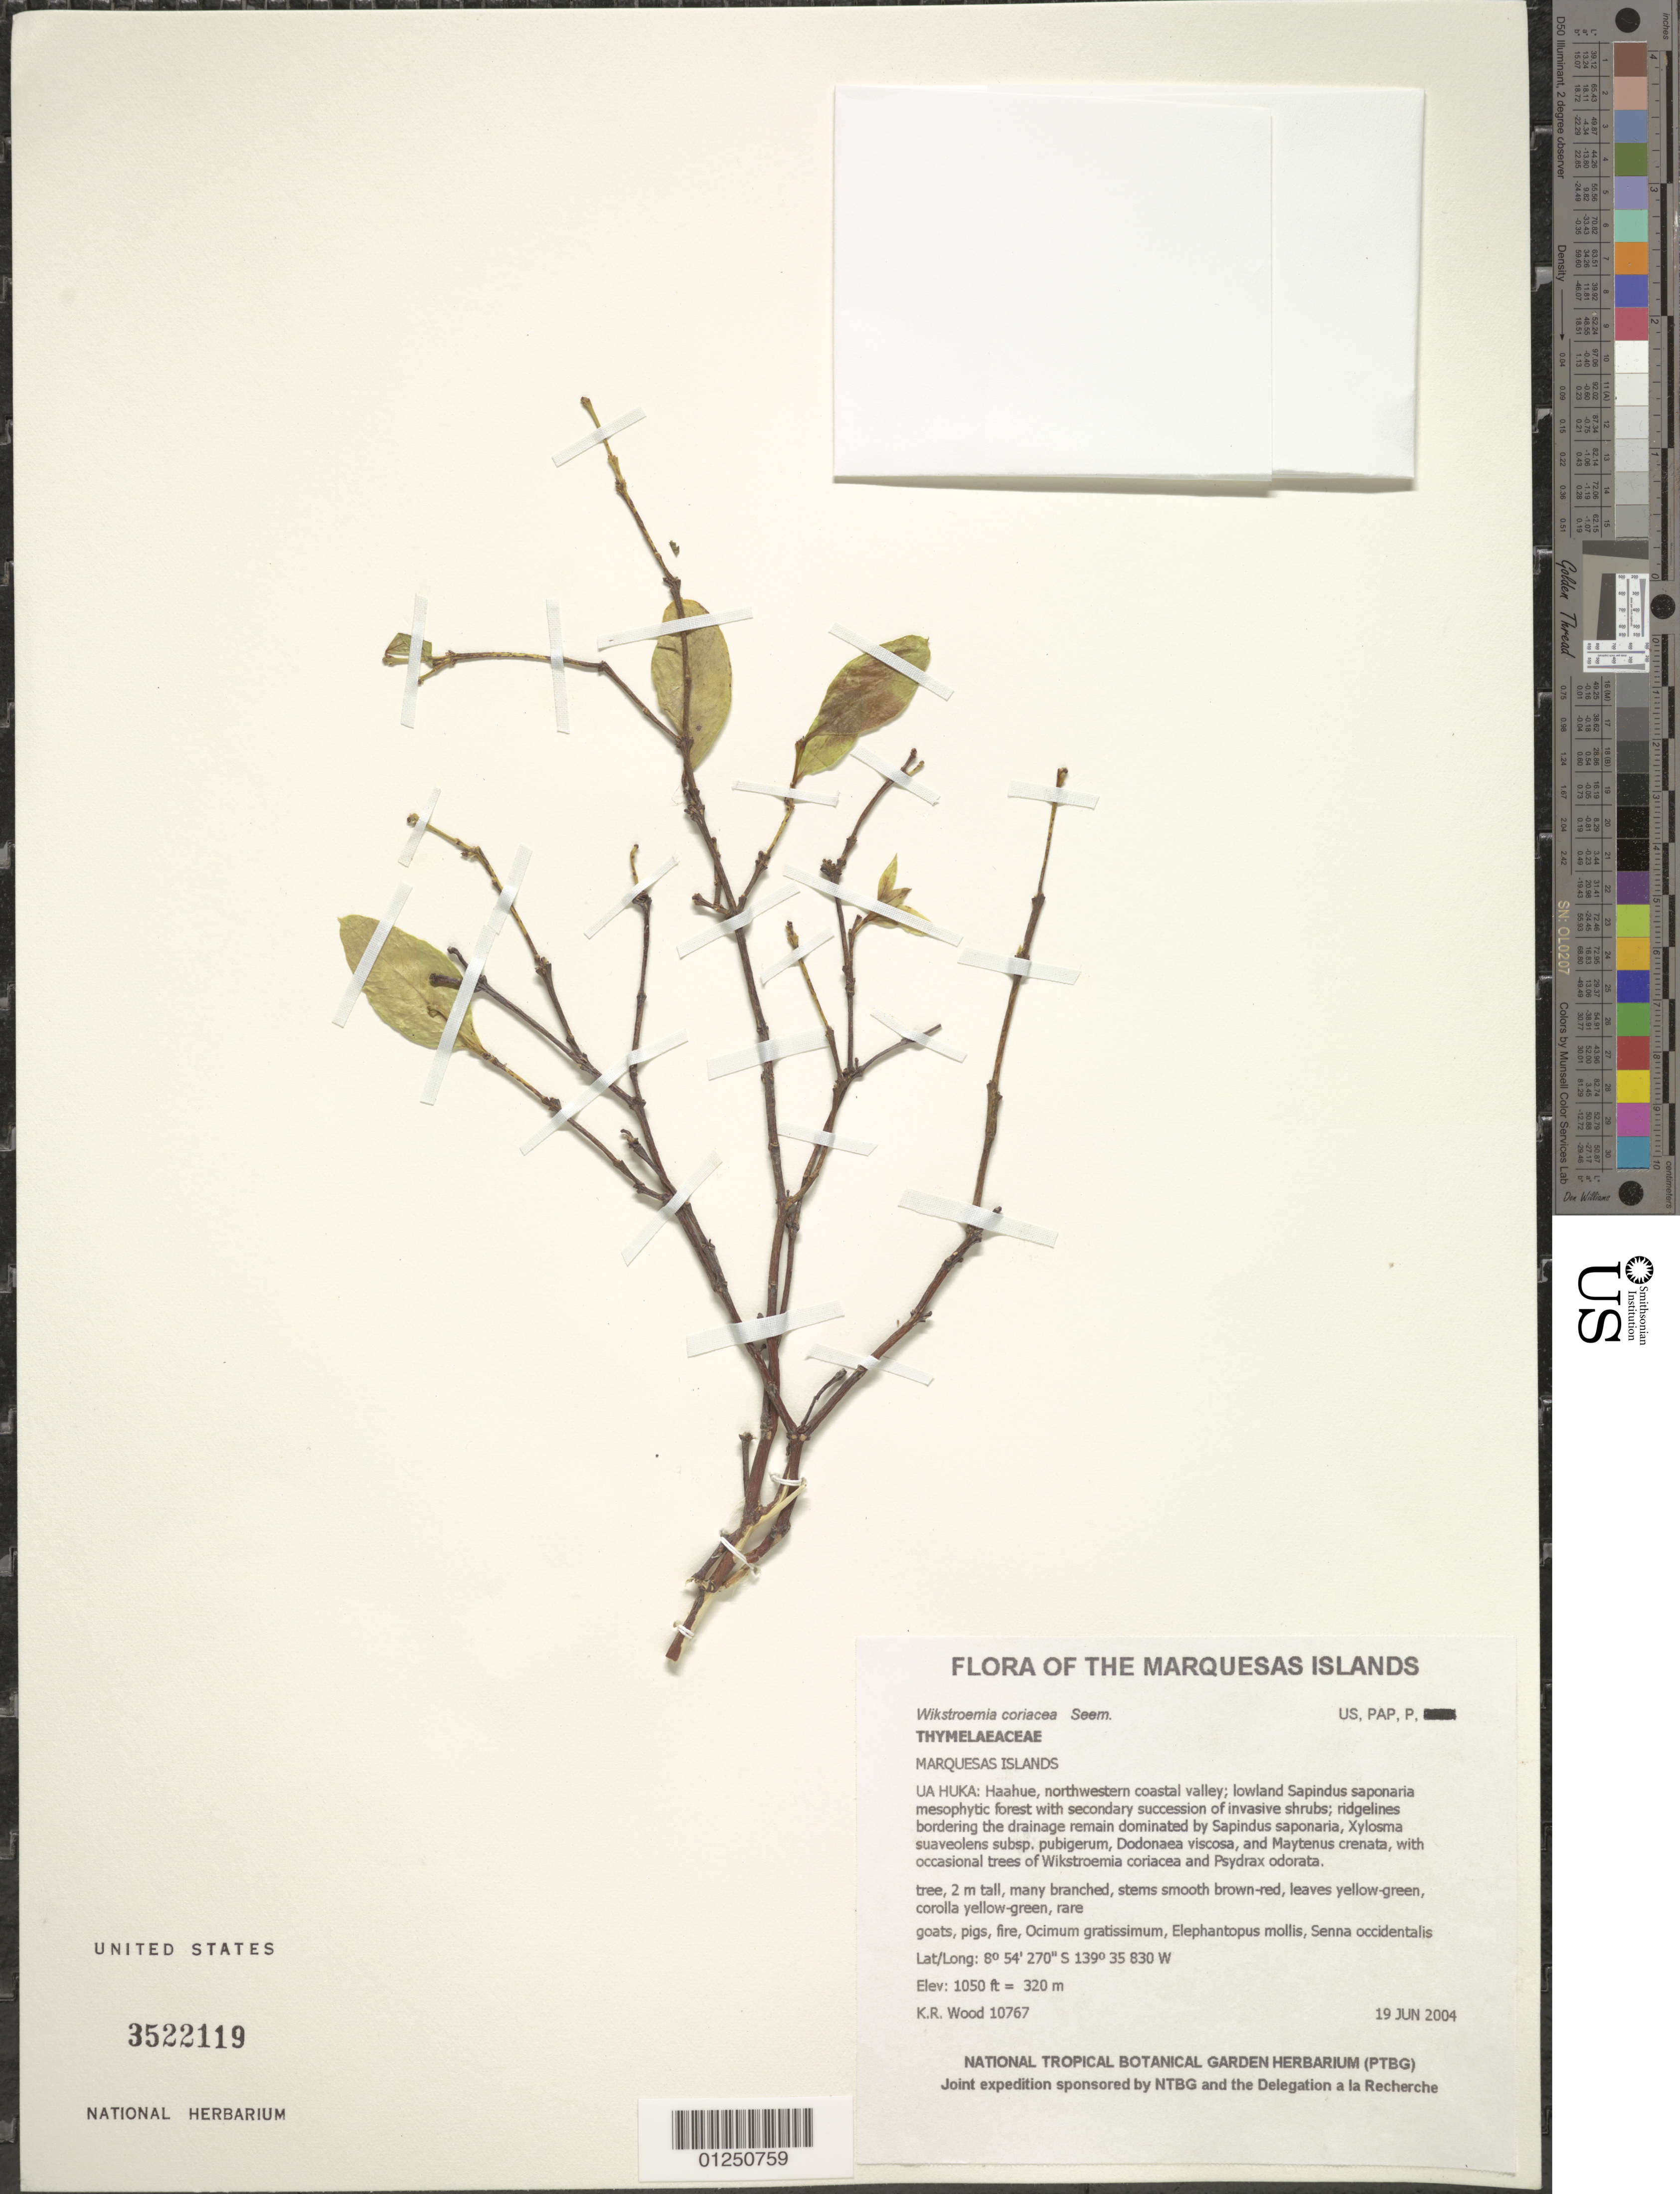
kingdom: Plantae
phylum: Tracheophyta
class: Magnoliopsida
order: Malvales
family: Thymelaeaceae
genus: Wikstroemia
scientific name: Wikstroemia coriacea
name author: Seem.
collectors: K. R. Wood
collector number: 10767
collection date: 2004-06-19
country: French Polynesia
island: Ua Huka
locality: Haahue, northwestern coastal valley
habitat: Lowland Sapindus saponaria mesophytic forest with secondary succession of invasive shrubs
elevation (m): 320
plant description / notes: Goats, pigs, fire, Ocimum gratissimum, Elephantopus mollis, Senna occidentalis,Triumfetta rhomboidea, Asclepias physocarpa & A. curassavica, Psidium guajava, Ageratum conyzoides, Cyanthillium cinereum, Synedrella nodiflora, Acanthospermum hispidum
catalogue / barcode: US 3522119